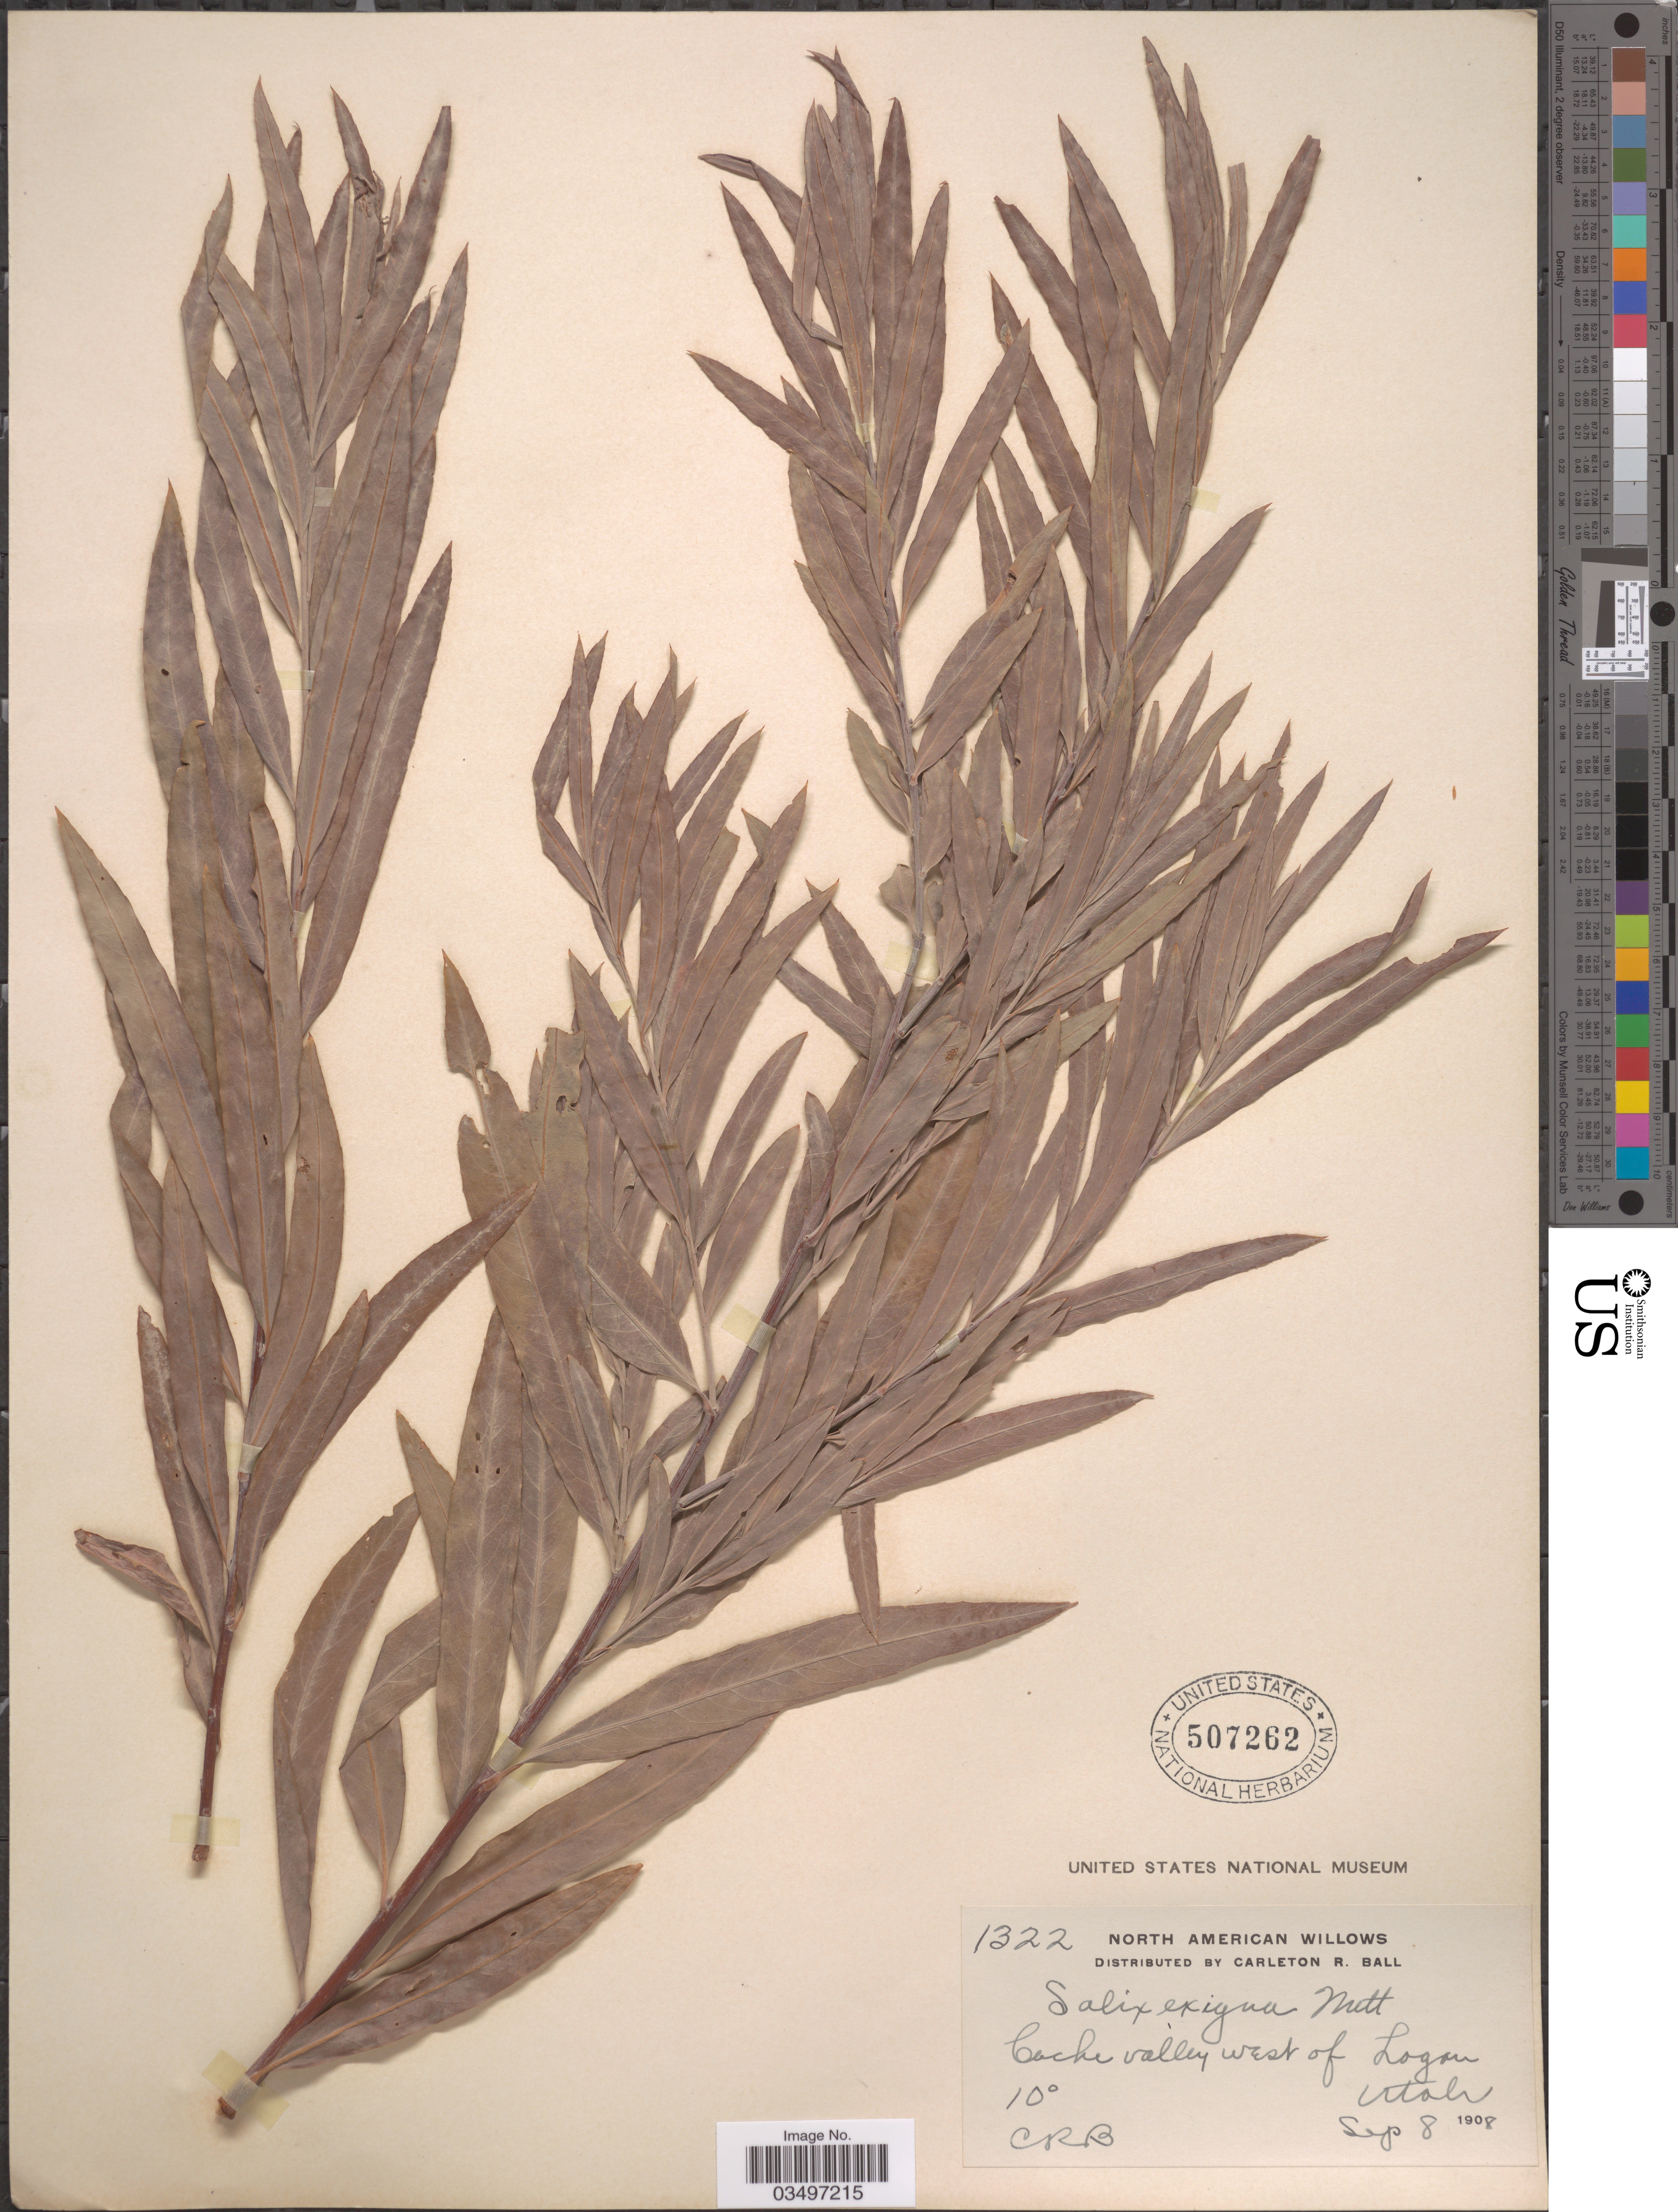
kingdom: Plantae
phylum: Tracheophyta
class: Magnoliopsida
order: Malpighiales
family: Salicaceae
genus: Salix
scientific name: Salix exigua var. virens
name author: Rowlee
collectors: C. R. Ball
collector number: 1322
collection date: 1908-09-08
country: United States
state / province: Utah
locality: Cache valley west of Logan.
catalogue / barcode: US 507262